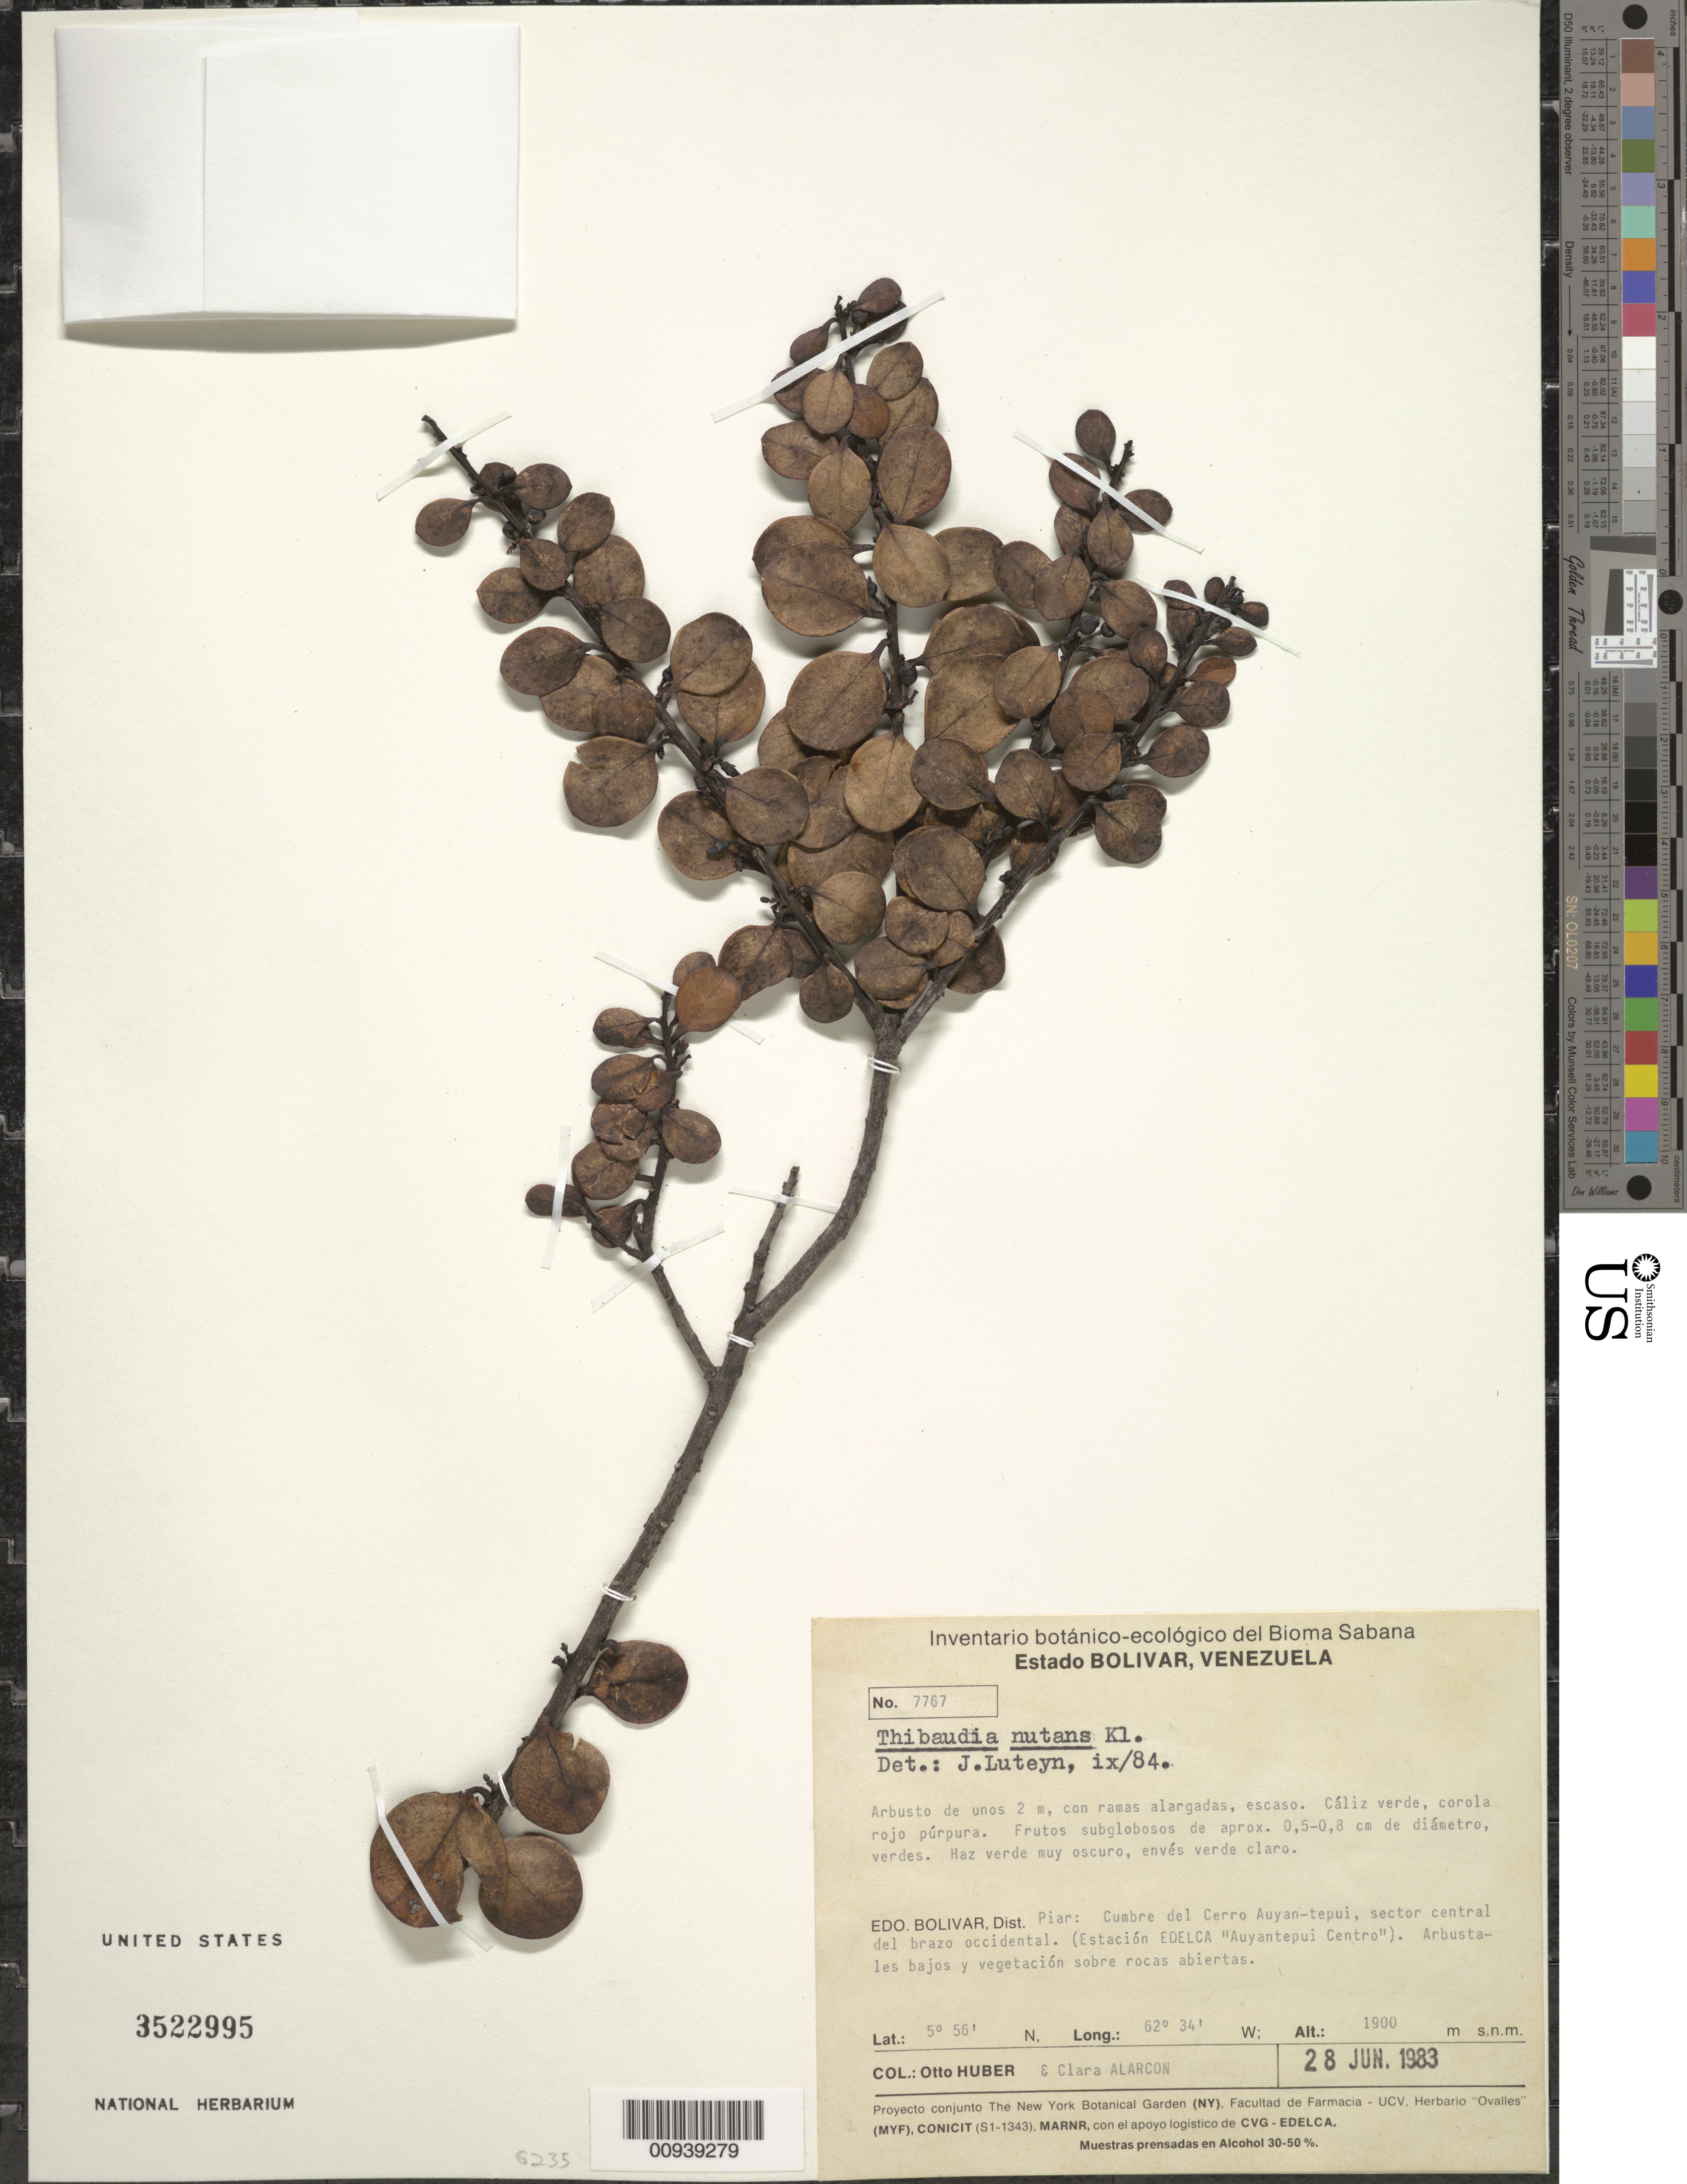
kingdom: Plantae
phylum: Tracheophyta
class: Magnoliopsida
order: Ericales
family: Ericaceae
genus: Thibaudia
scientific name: Thibaudia nutans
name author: Klotzsch ex Mansf.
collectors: O. Huber & C. Alarcon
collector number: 7767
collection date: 1983-06-28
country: Venezuela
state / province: Bolivar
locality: Dist. Piar: Cumbre del Cerro Auyan-tepui, sector central del brazo occidental. (Estación Edelca "Auyantepui Centro").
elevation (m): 1900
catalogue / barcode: US 3522995